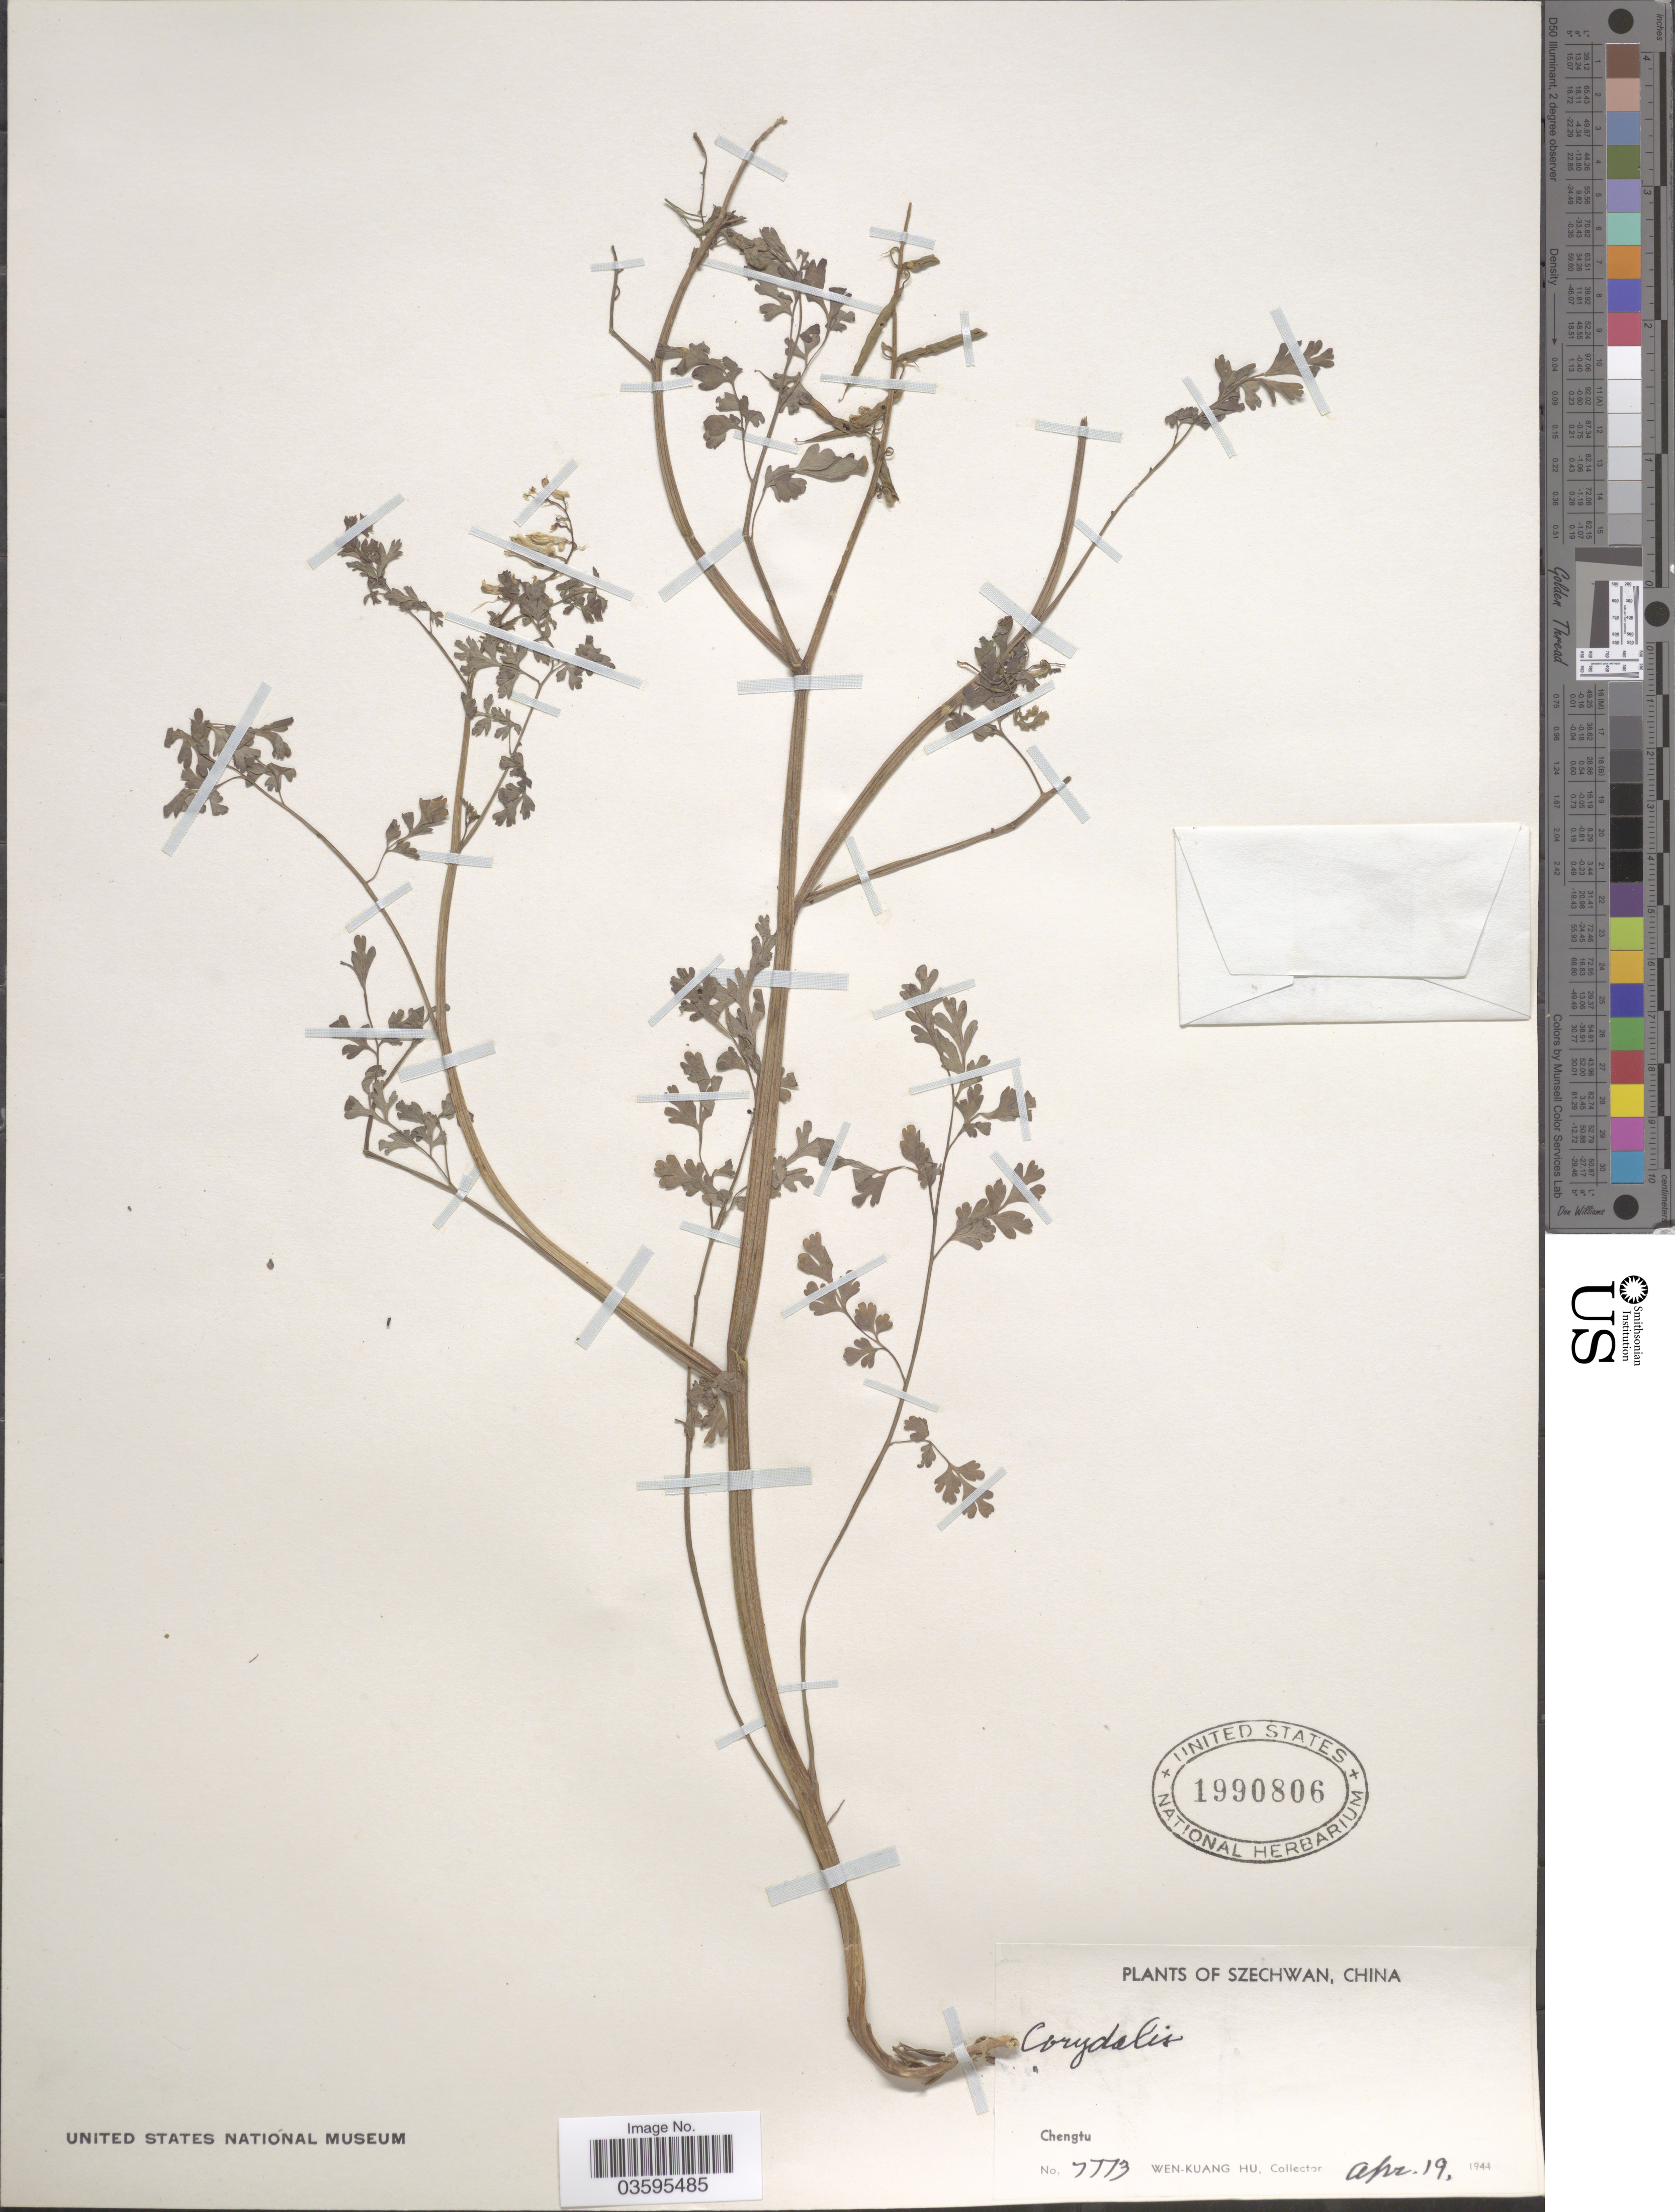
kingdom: Plantae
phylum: Tracheophyta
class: Magnoliopsida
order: Ranunculales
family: Papaveraceae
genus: Corydalis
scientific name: Corydalis sp.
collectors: W. K. Hu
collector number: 7773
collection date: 1944-04-19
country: China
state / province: Sichuan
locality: Szechwan. Chengtu.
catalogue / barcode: US 1990806